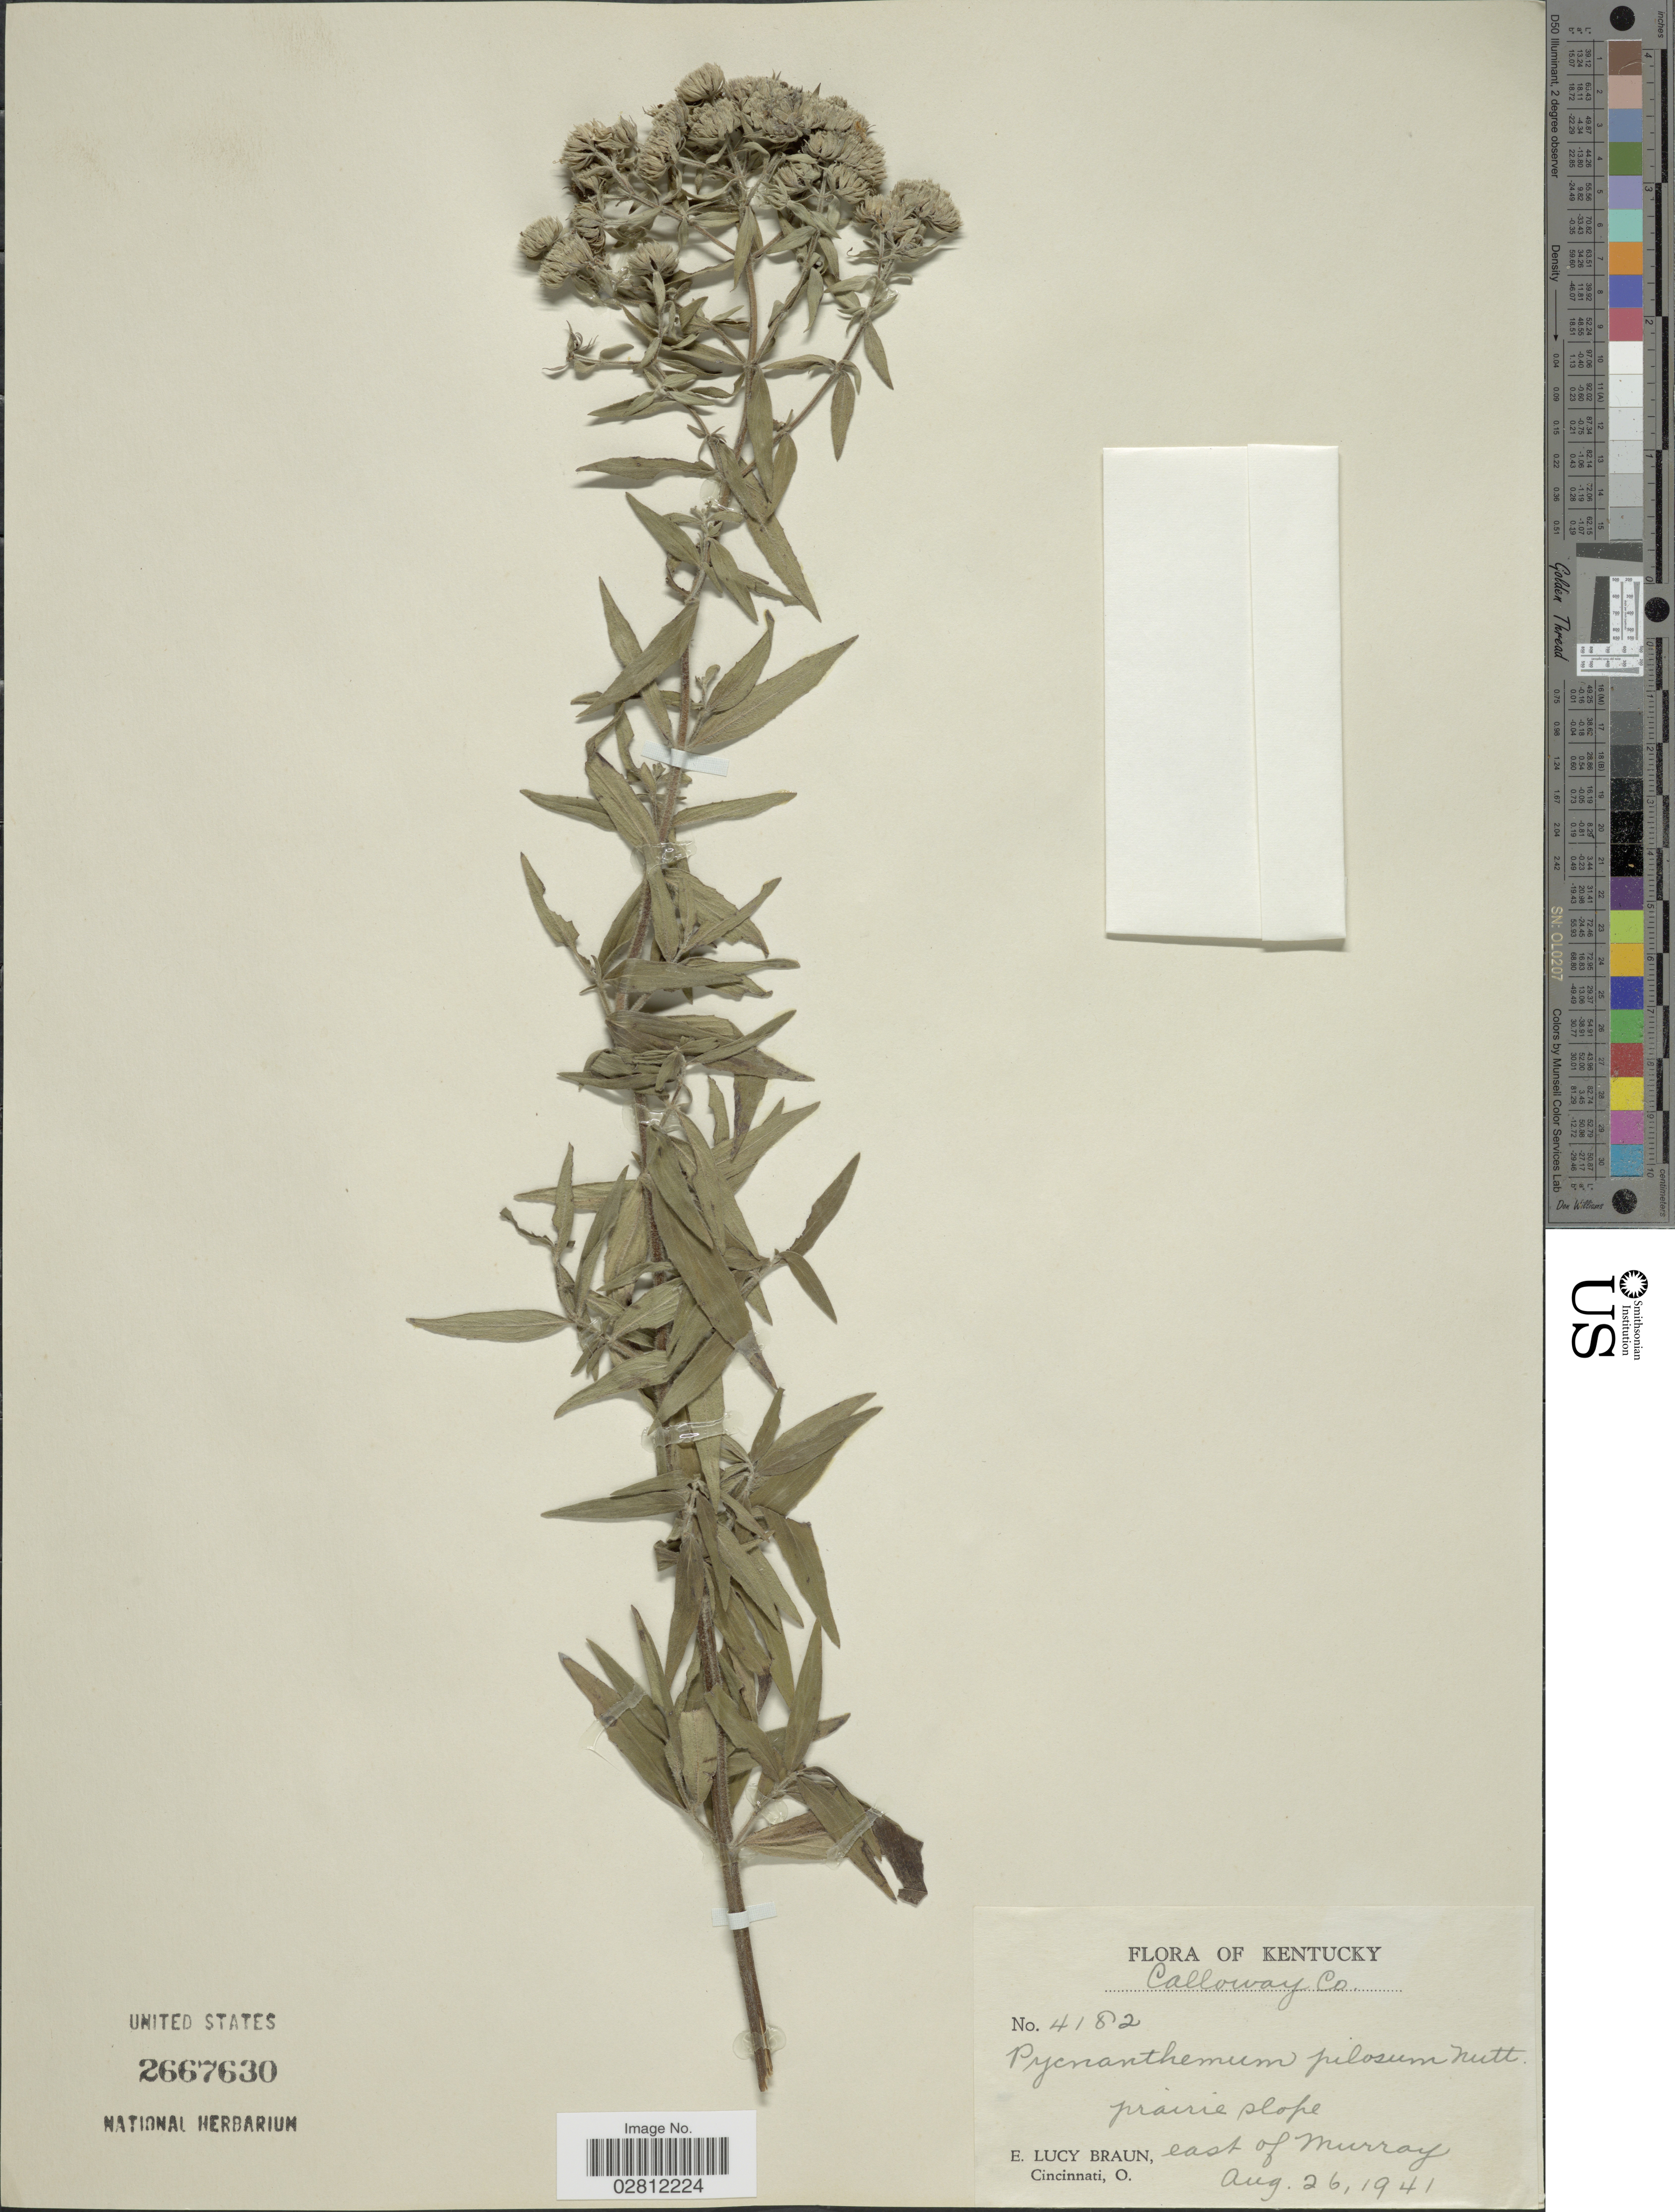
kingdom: Plantae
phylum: Tracheophyta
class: Magnoliopsida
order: Lamiales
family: Lamiaceae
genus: Pycnanthemum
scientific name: Pycnanthemum pilosum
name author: Nutt.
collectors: E. L. Braun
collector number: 4182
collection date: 1941-08-26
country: United States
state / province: Kentucky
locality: Calloway Co., east of Murray.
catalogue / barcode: US 2667630